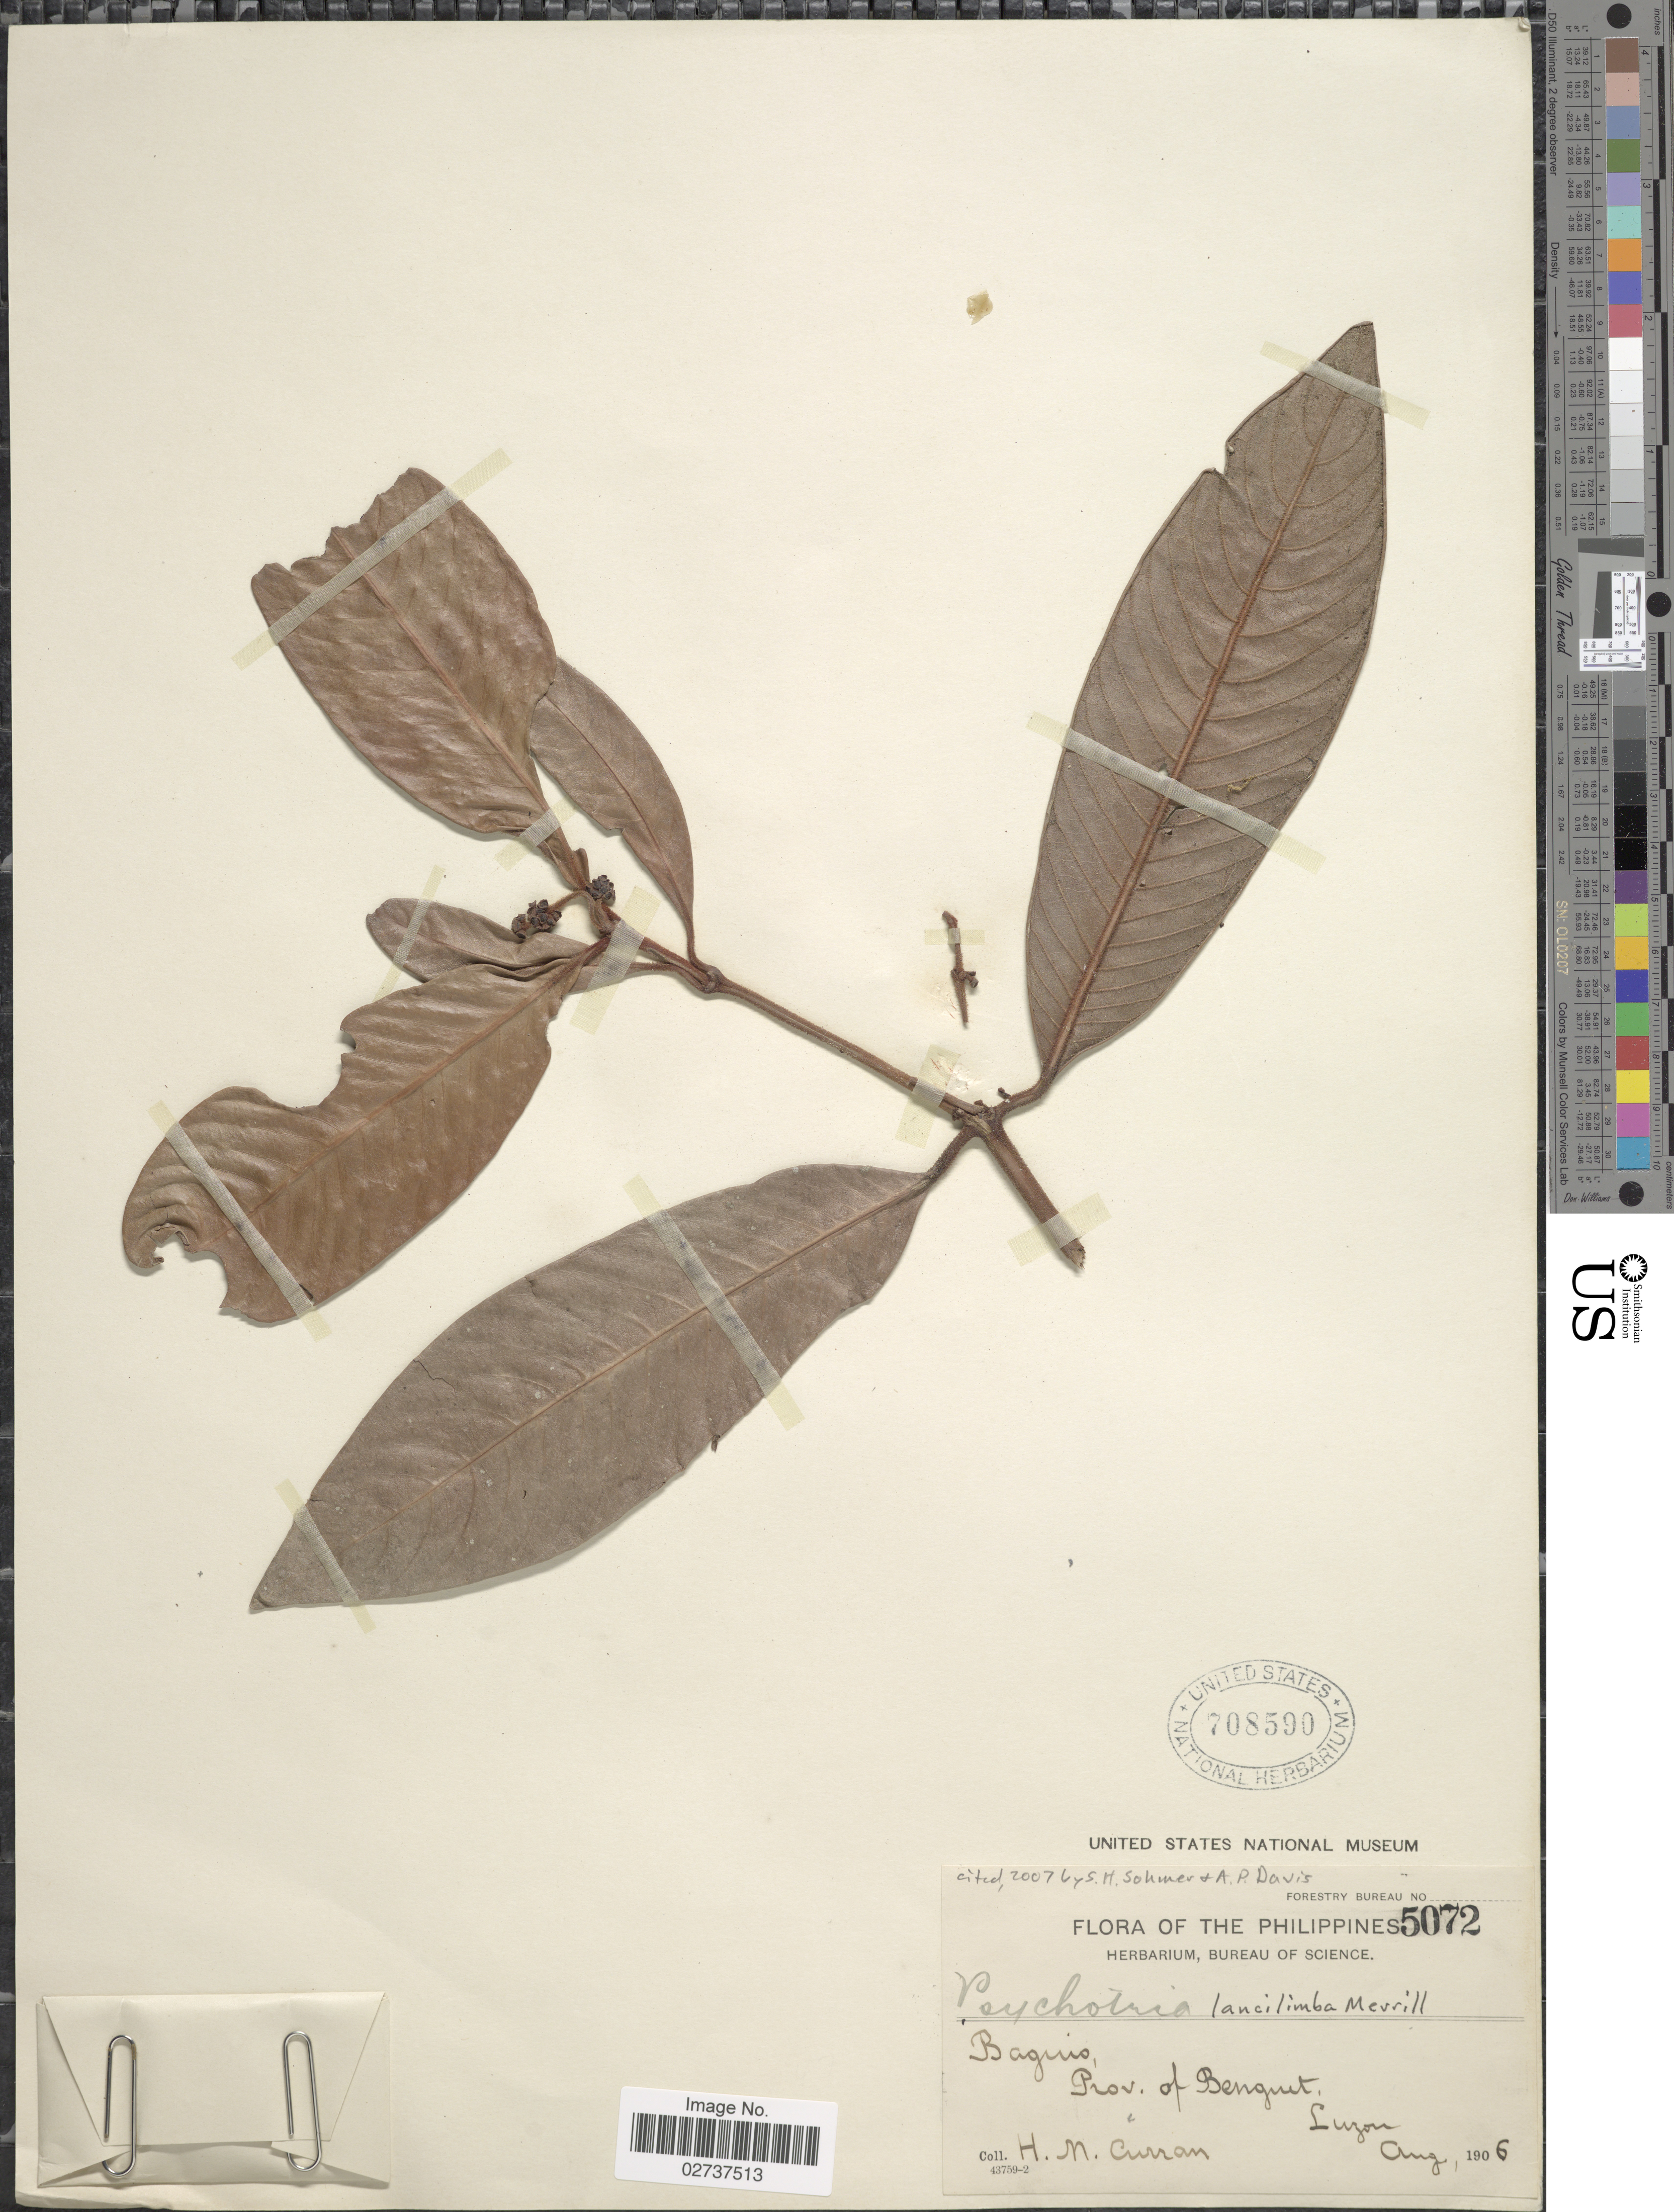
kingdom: Plantae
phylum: Tracheophyta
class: Magnoliopsida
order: Gentianales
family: Rubiaceae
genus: Psychotria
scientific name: Psychotria lancilimba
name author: Merr.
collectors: H. M. Curran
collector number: forestry Bureau 5072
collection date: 1906-08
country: Philippines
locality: Baguio, Prov. Of Benguet, Luzon.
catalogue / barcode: US 708590